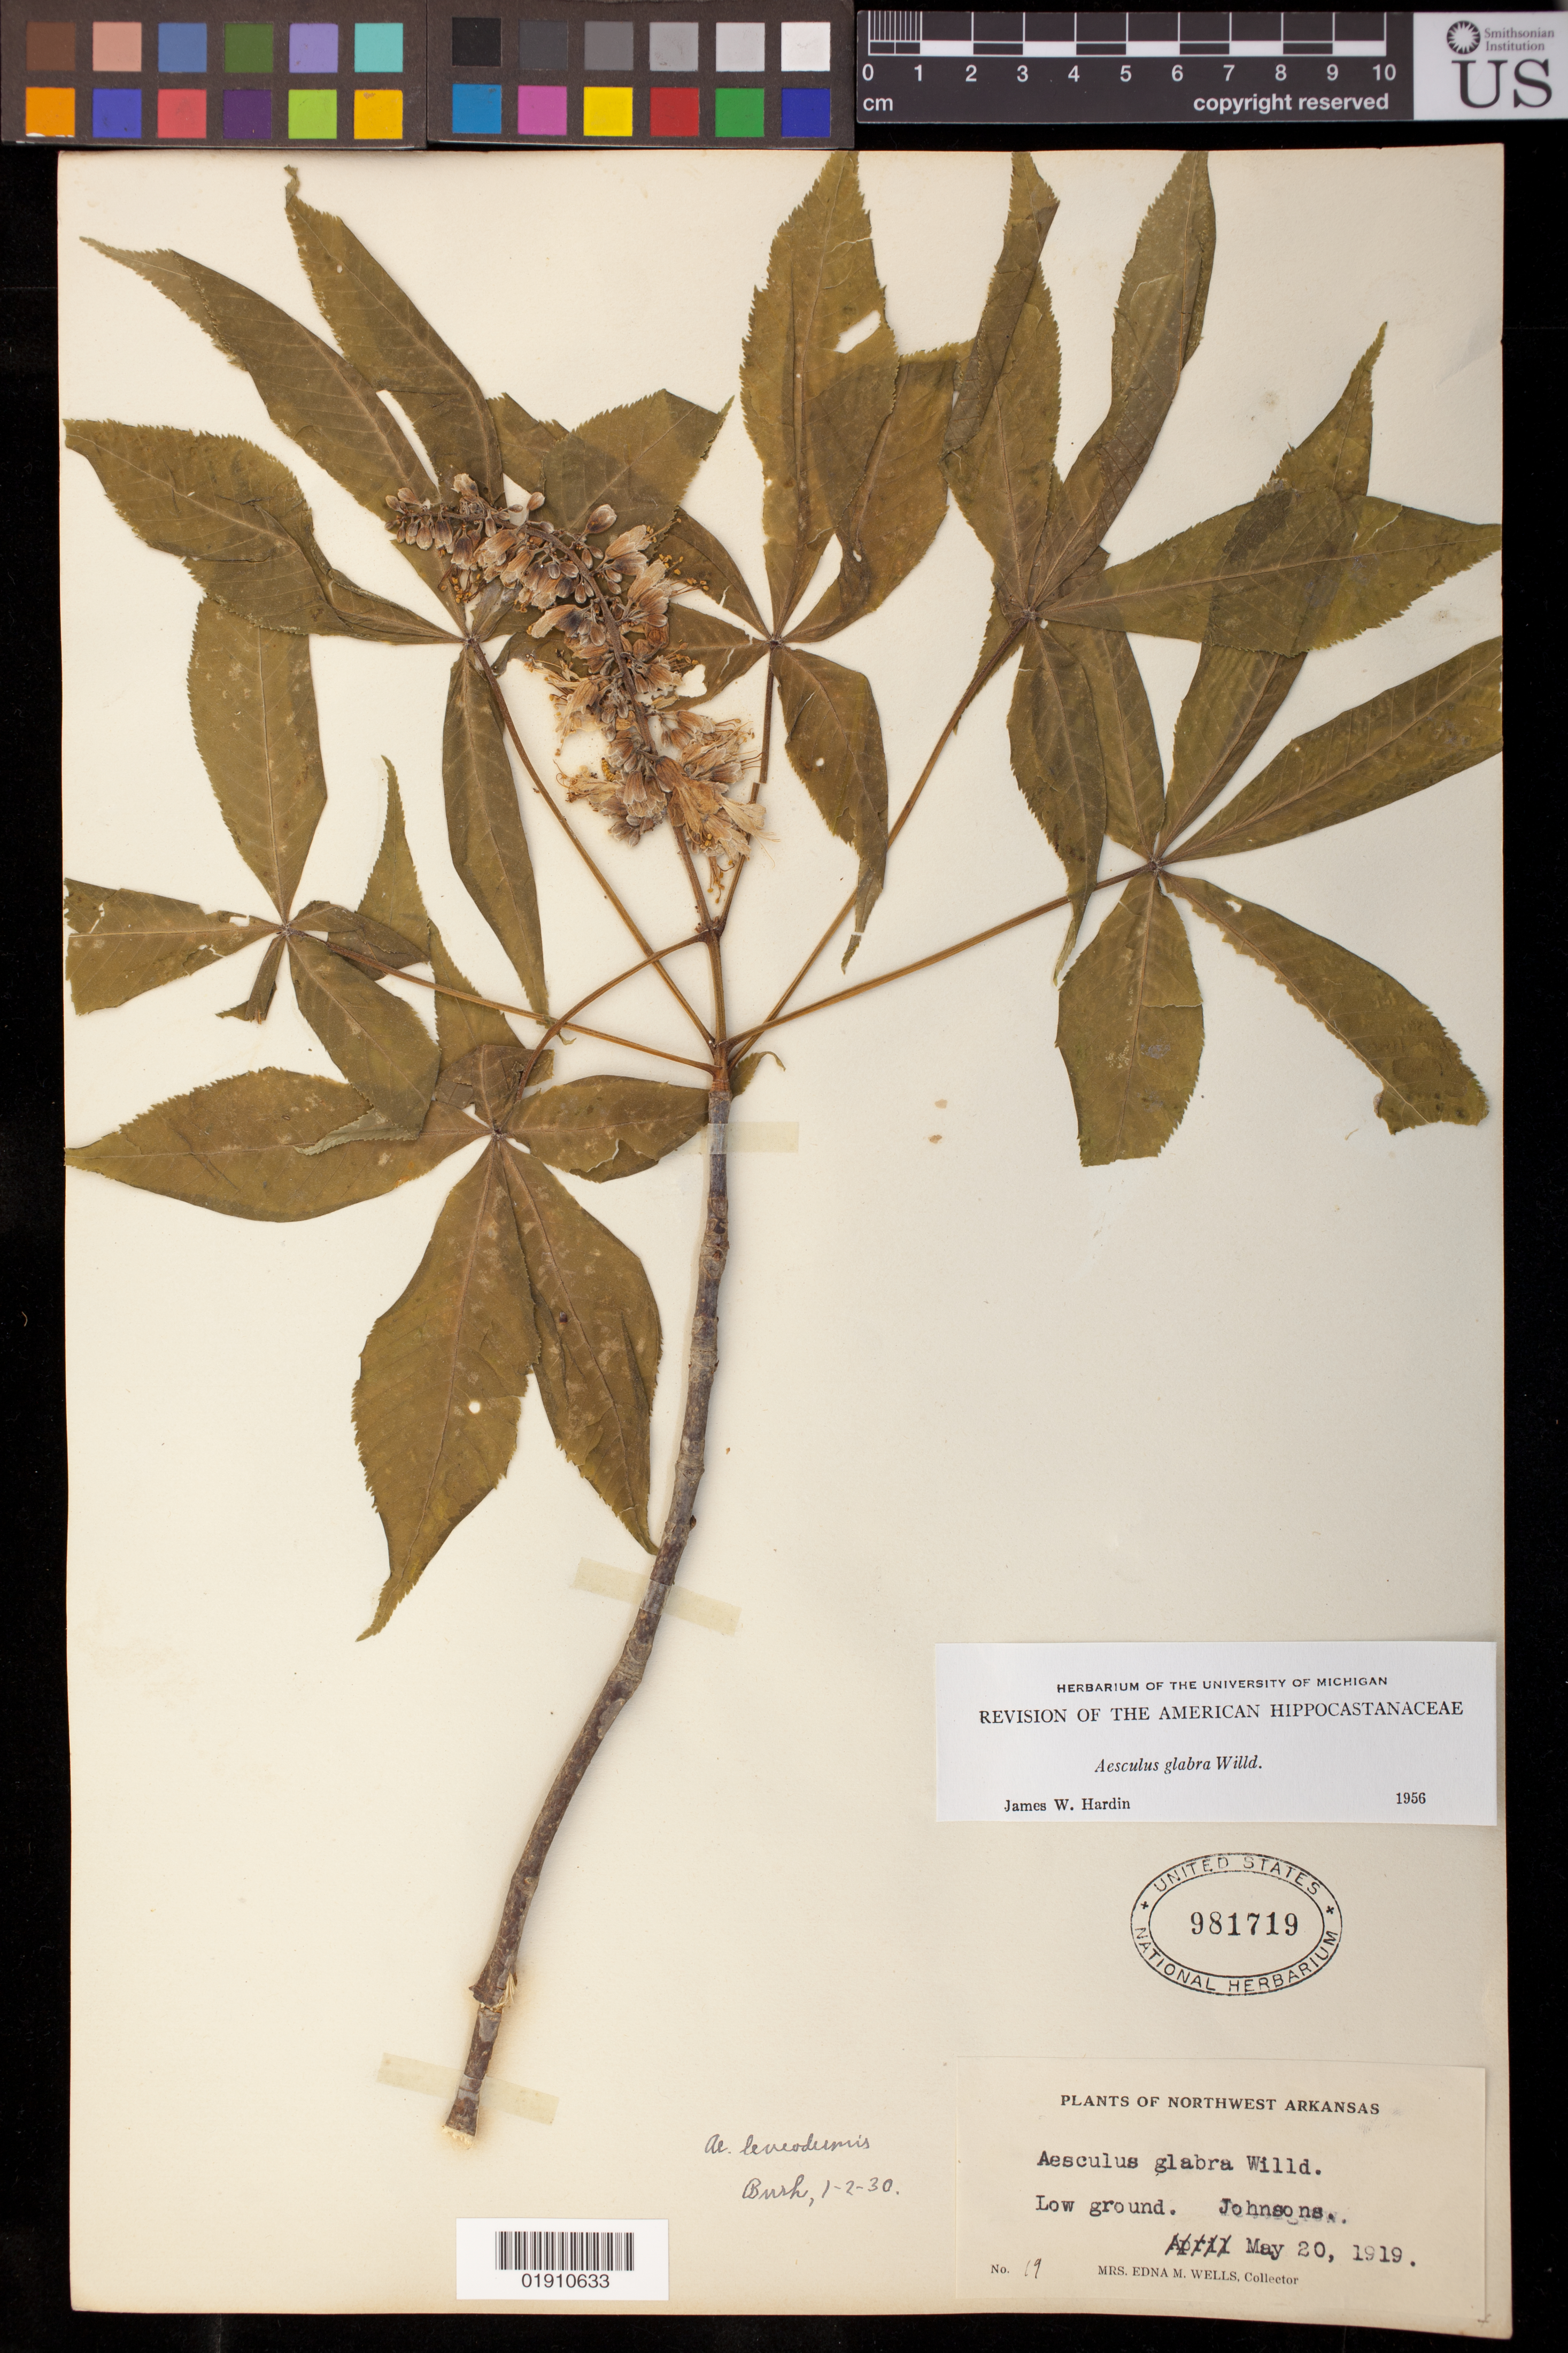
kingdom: Plantae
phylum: Tracheophyta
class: Magnoliopsida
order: Sapindales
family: Sapindaceae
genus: Aesculus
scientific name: Aesculus glabra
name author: Willd.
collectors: E. M. Wells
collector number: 19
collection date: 1919-05-20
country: United States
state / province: Arkansas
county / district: Arkansas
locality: Johnsons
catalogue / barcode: US 981719